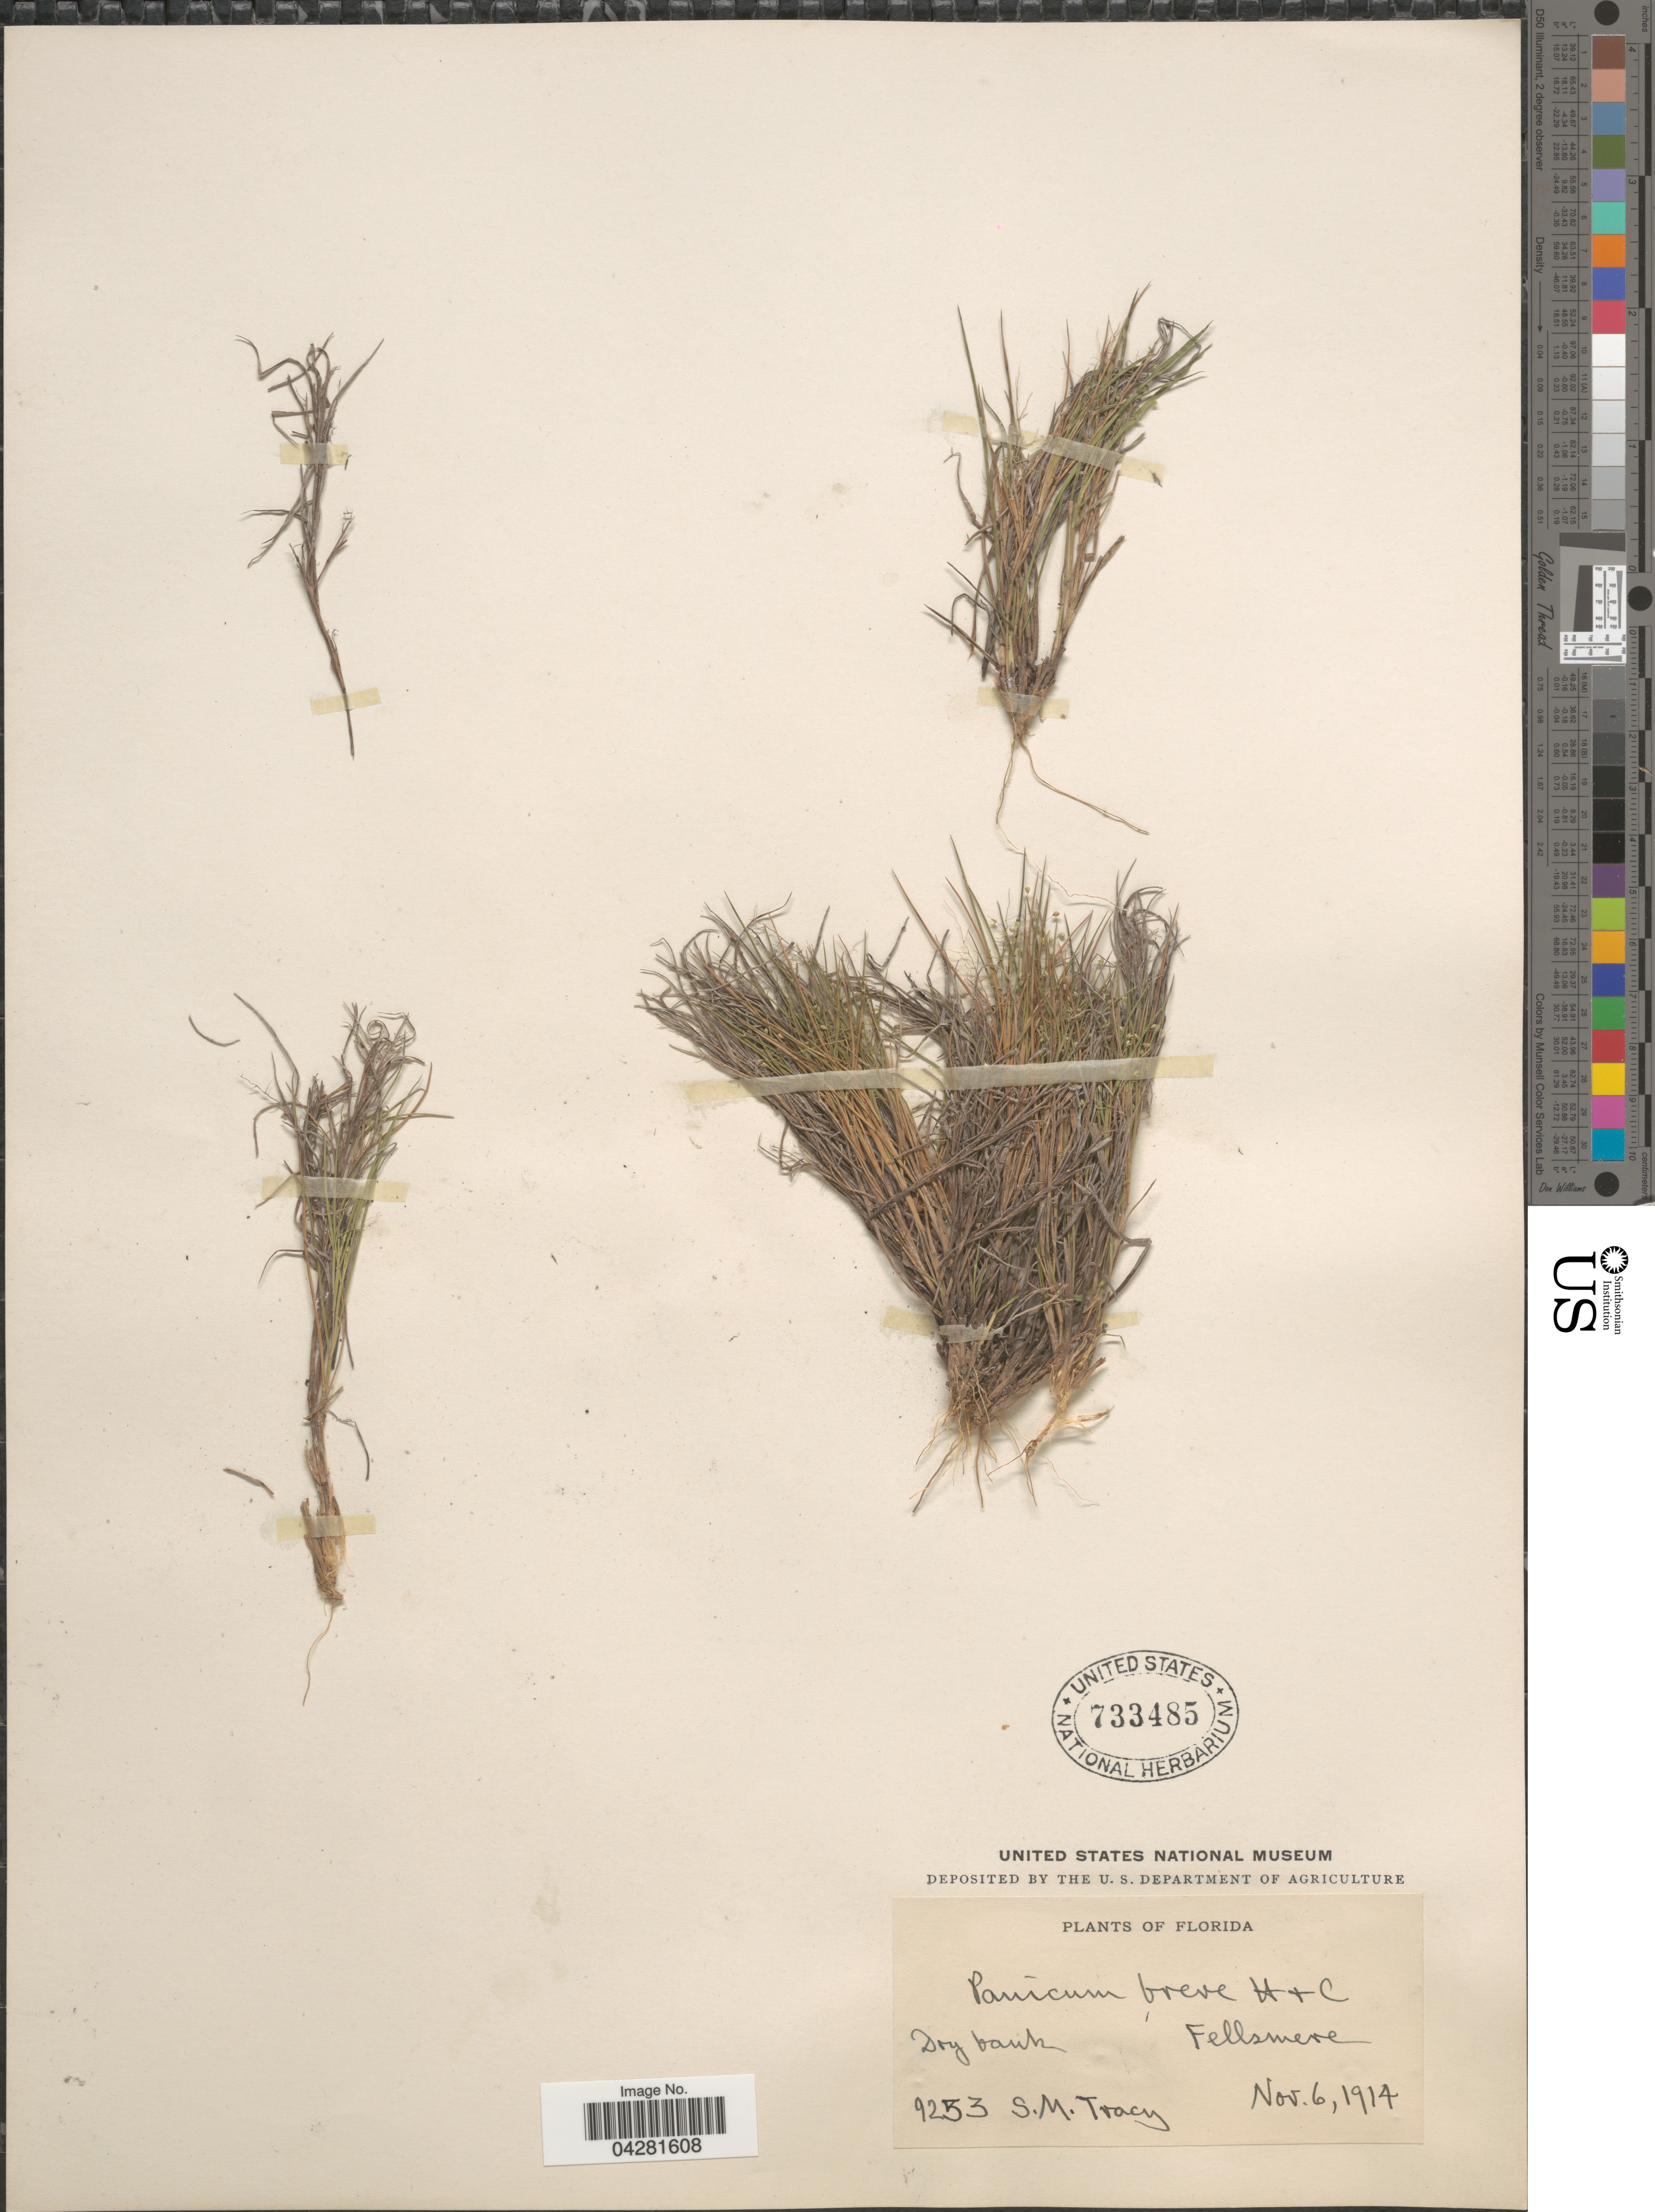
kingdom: Plantae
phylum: Tracheophyta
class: Liliopsida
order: Poales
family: Poaceae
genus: Dichanthelium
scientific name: Dichanthelium ensifolium var. breve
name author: (Hitchc. & Chase) B.F. Hansen & Wunderlin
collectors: S. M. Tracy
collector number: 9253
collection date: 1914-11-06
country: United States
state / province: Florida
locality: Dry bank, Fellsmere.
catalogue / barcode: US 733485